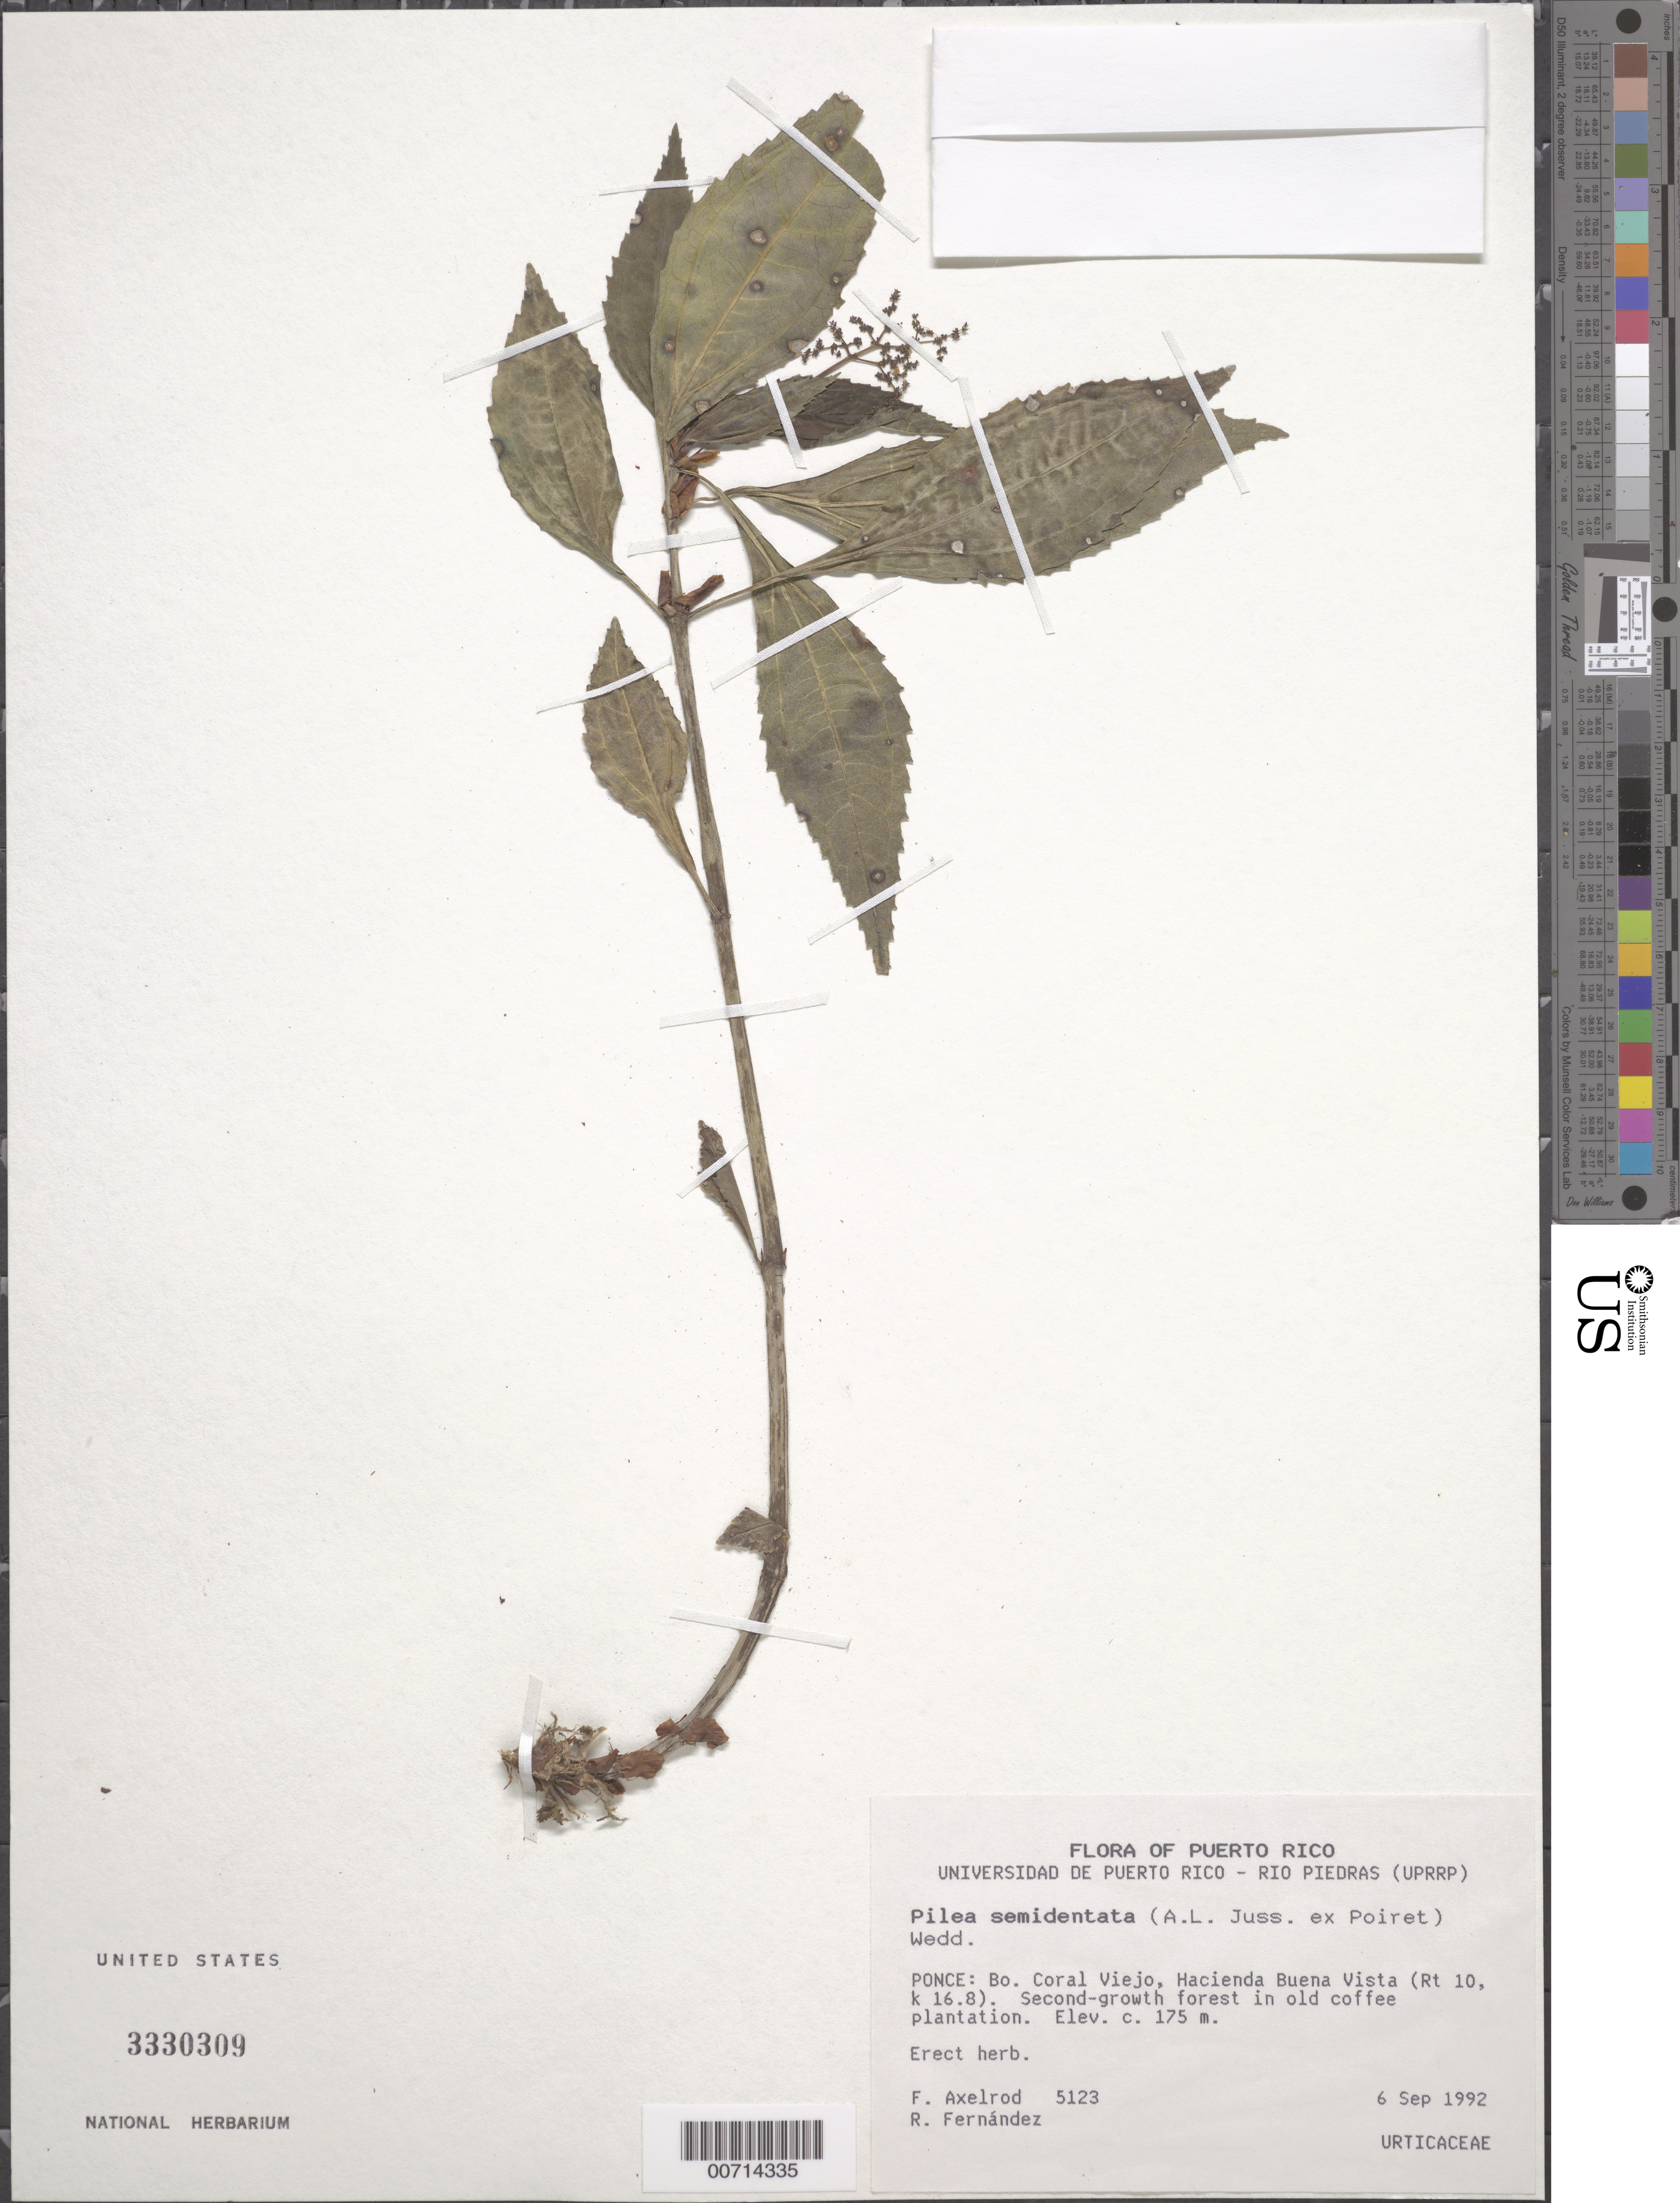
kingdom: Plantae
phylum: Tracheophyta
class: Magnoliopsida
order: Rosales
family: Urticaceae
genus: Pilea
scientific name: Pilea semidentata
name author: (Juss. ex Poir.) Wedd.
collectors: F. S. Axelrod & R. Fernandez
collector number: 5123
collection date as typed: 06 Sep 1992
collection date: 1992-09-06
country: Puerto Rico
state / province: Ponce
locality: Bo. Coral Viejo, Hacienda Buena Vista (rte 10, km 16.8)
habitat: Second-growth forest in old coffee plantation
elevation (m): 175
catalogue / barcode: US 3330309